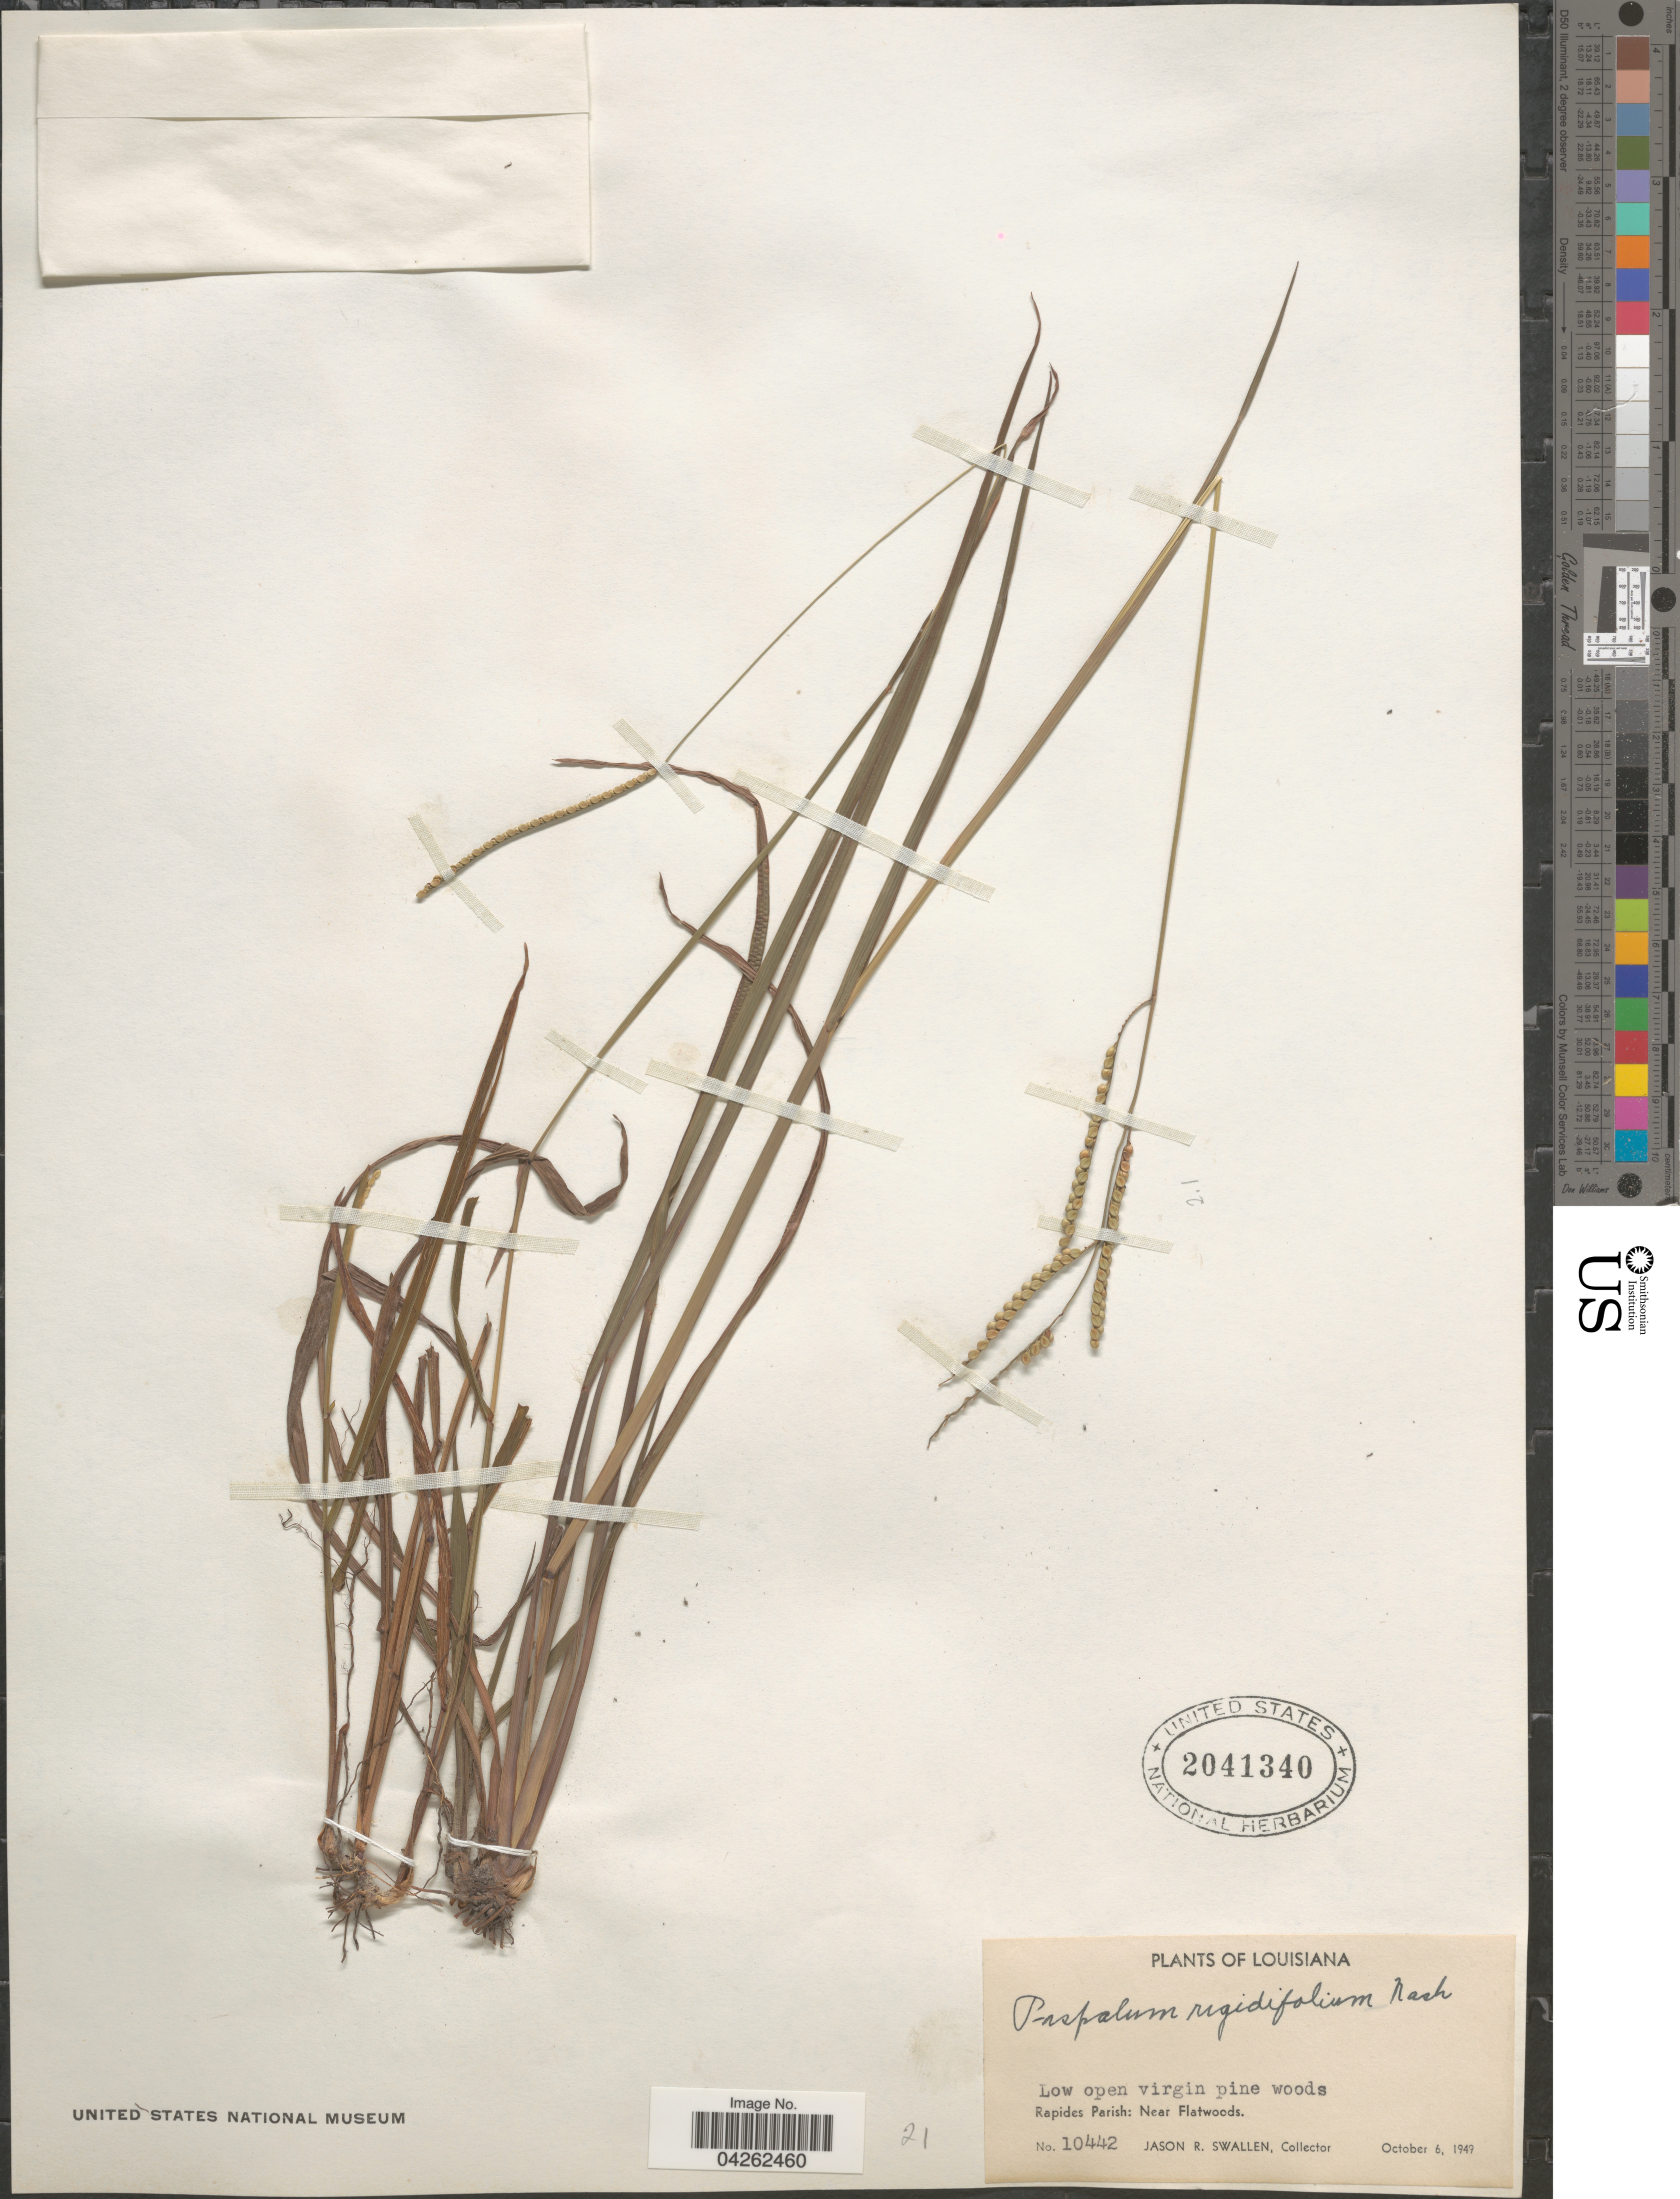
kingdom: Plantae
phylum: Tracheophyta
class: Liliopsida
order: Poales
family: Poaceae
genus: Paspalum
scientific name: Paspalum laeve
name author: Michx.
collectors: J. R. Swallen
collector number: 10442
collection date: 1949-10-06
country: United States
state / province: Louisiana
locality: Low open virgin pine woods. Rapides Parish: Near Flatwoods.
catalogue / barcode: US 2041340